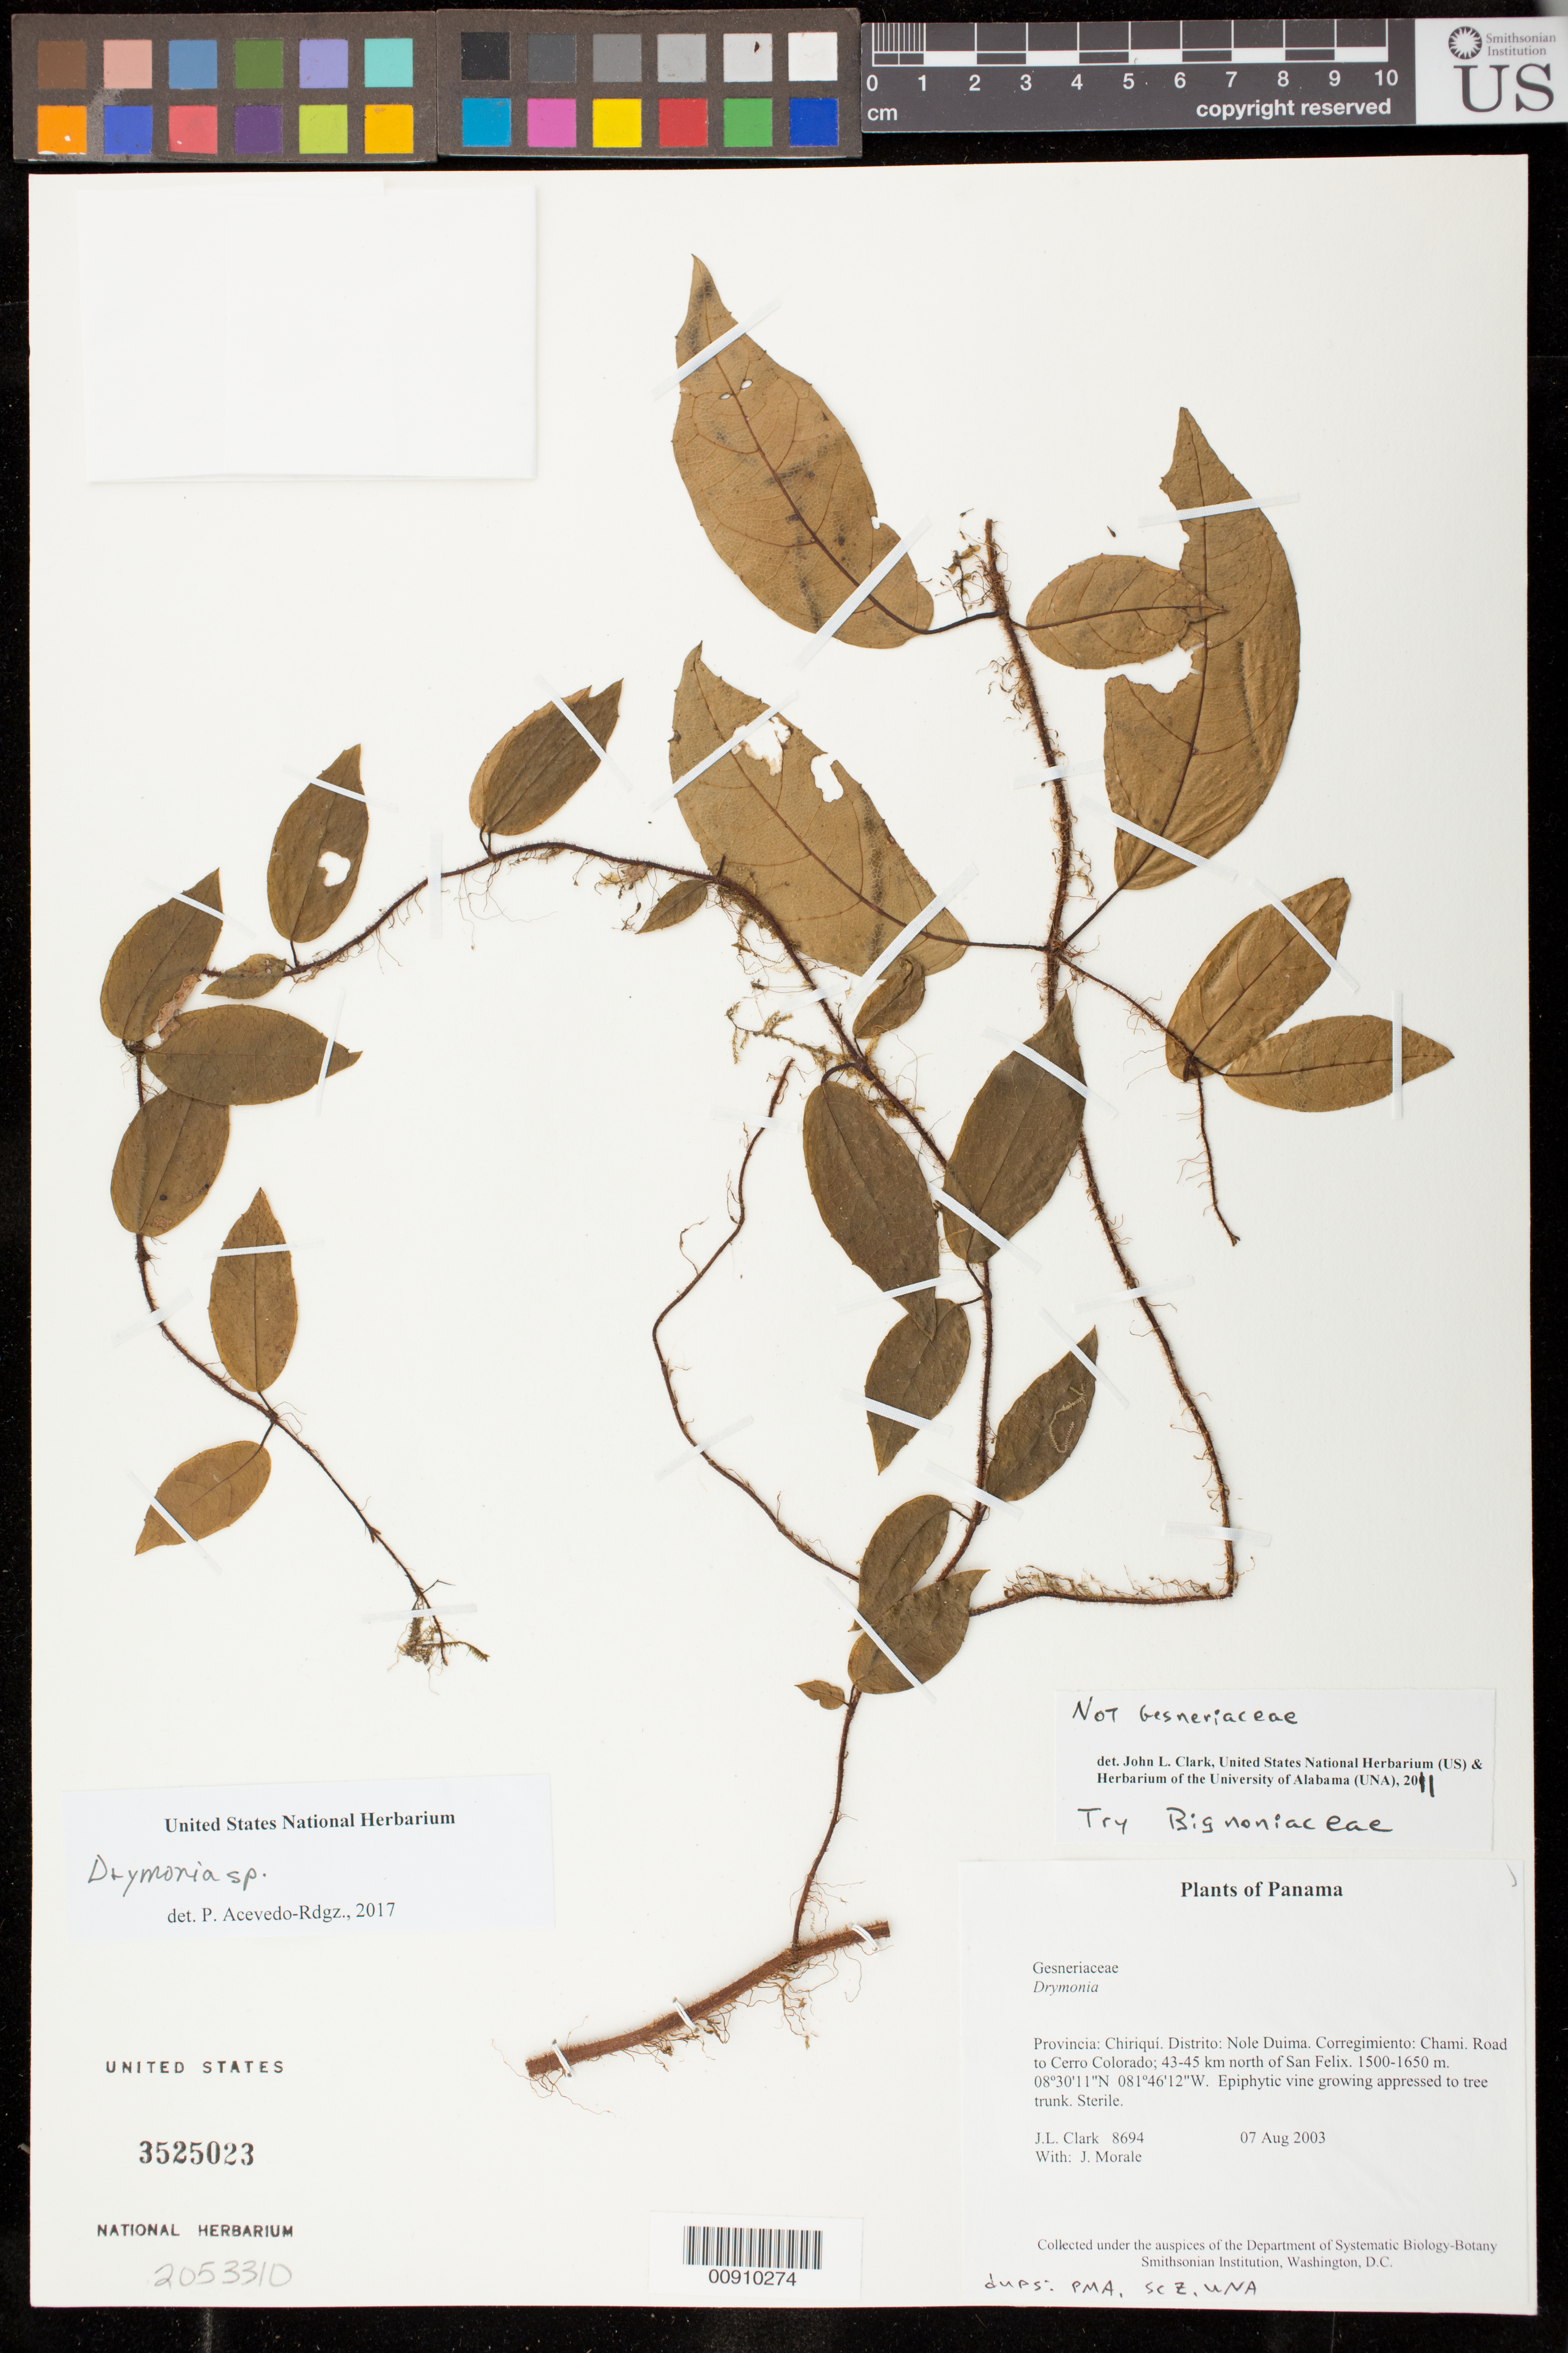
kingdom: Plantae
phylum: Tracheophyta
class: Magnoliopsida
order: Lamiales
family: Gesneriaceae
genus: Drymonia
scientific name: Drymonia sp.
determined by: Acevedo-Rodríguez, P., (BOT), Smithsonian Institution - National Museum of Natural History (UNITED STATES)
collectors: J. L. Clark & J. Morale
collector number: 8694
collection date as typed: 07 Aug 2003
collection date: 2003-08-07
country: Panama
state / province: Chiriquí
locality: Nole Duima. Corregimiento: Chami. Road to Cerro Colorado; 43-45 km north of San Felix.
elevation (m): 1500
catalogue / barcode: US 3525023